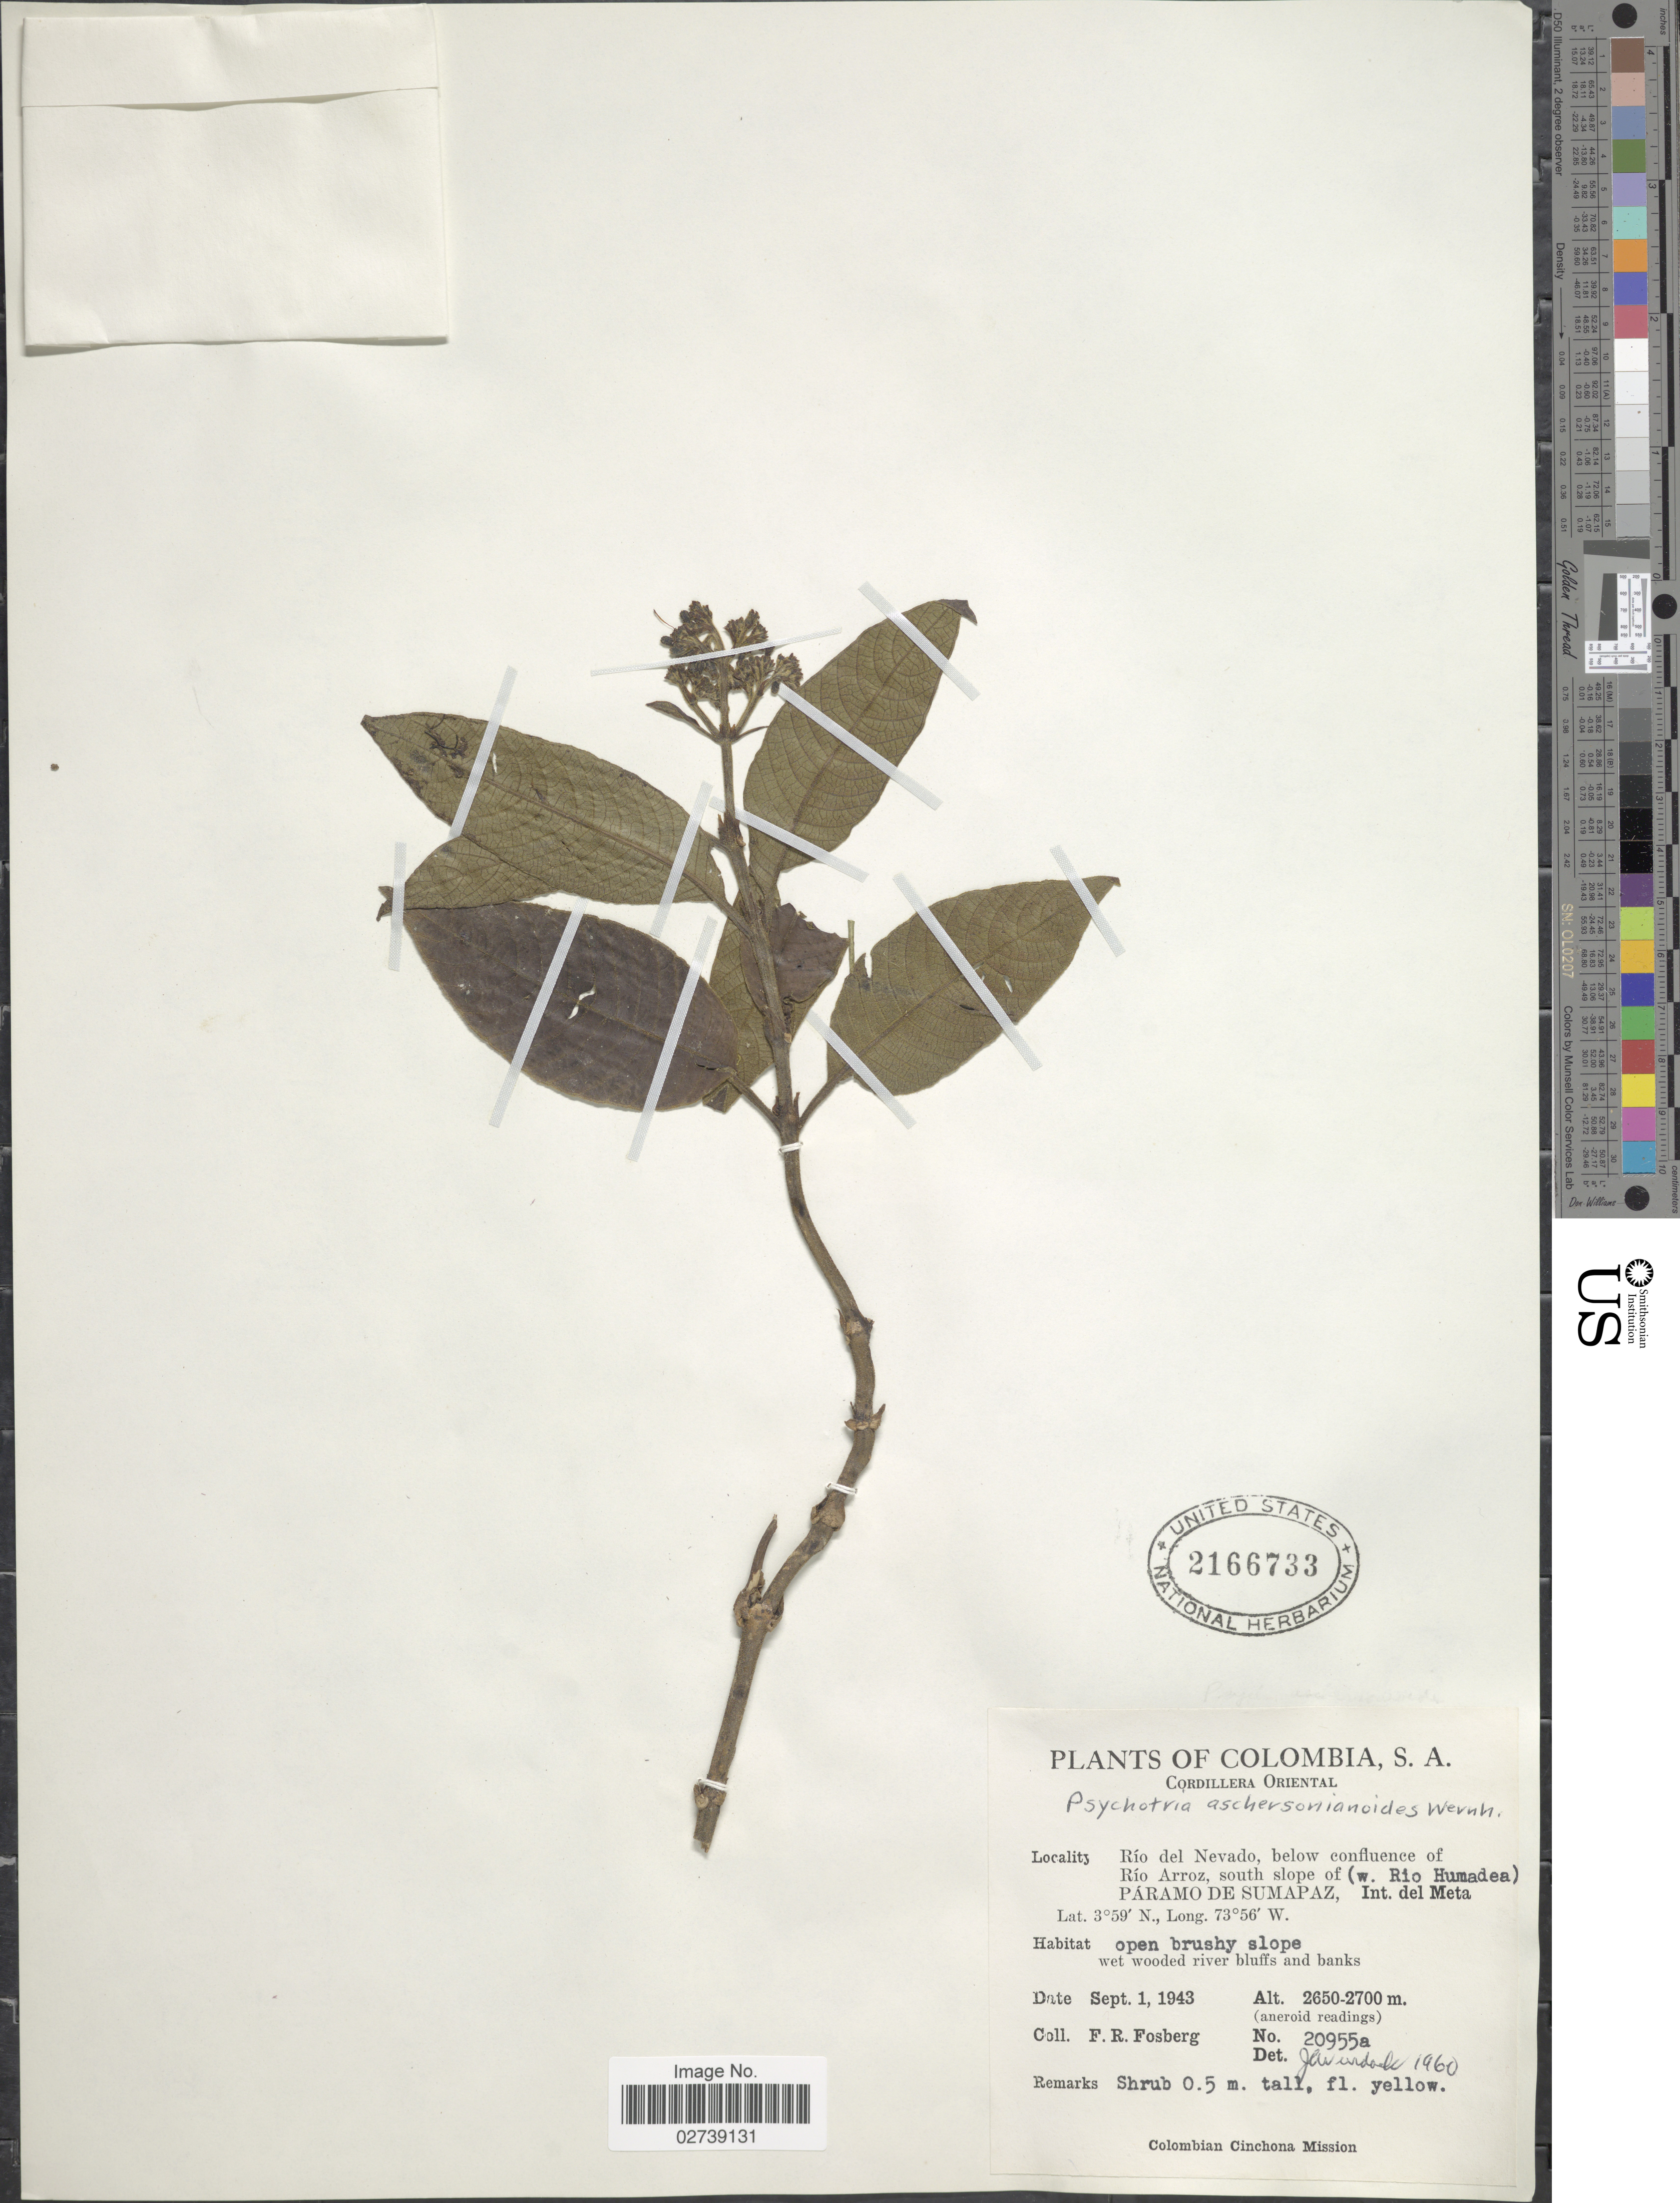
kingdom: Plantae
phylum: Tracheophyta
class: Magnoliopsida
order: Gentianales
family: Rubiaceae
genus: Palicourea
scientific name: Palicourea aschersonianoides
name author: Steyerm.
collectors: F. R. Fosberg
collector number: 20955a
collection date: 1943-09-01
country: Colombia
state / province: Meta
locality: Cordillera Oriental. Rio del Nevado, below confluence of Rio Arroz, south slope of (w. Rio Humadea) Paramo de Sumapaz, Int. del Meta.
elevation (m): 2650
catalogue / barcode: US 2166733